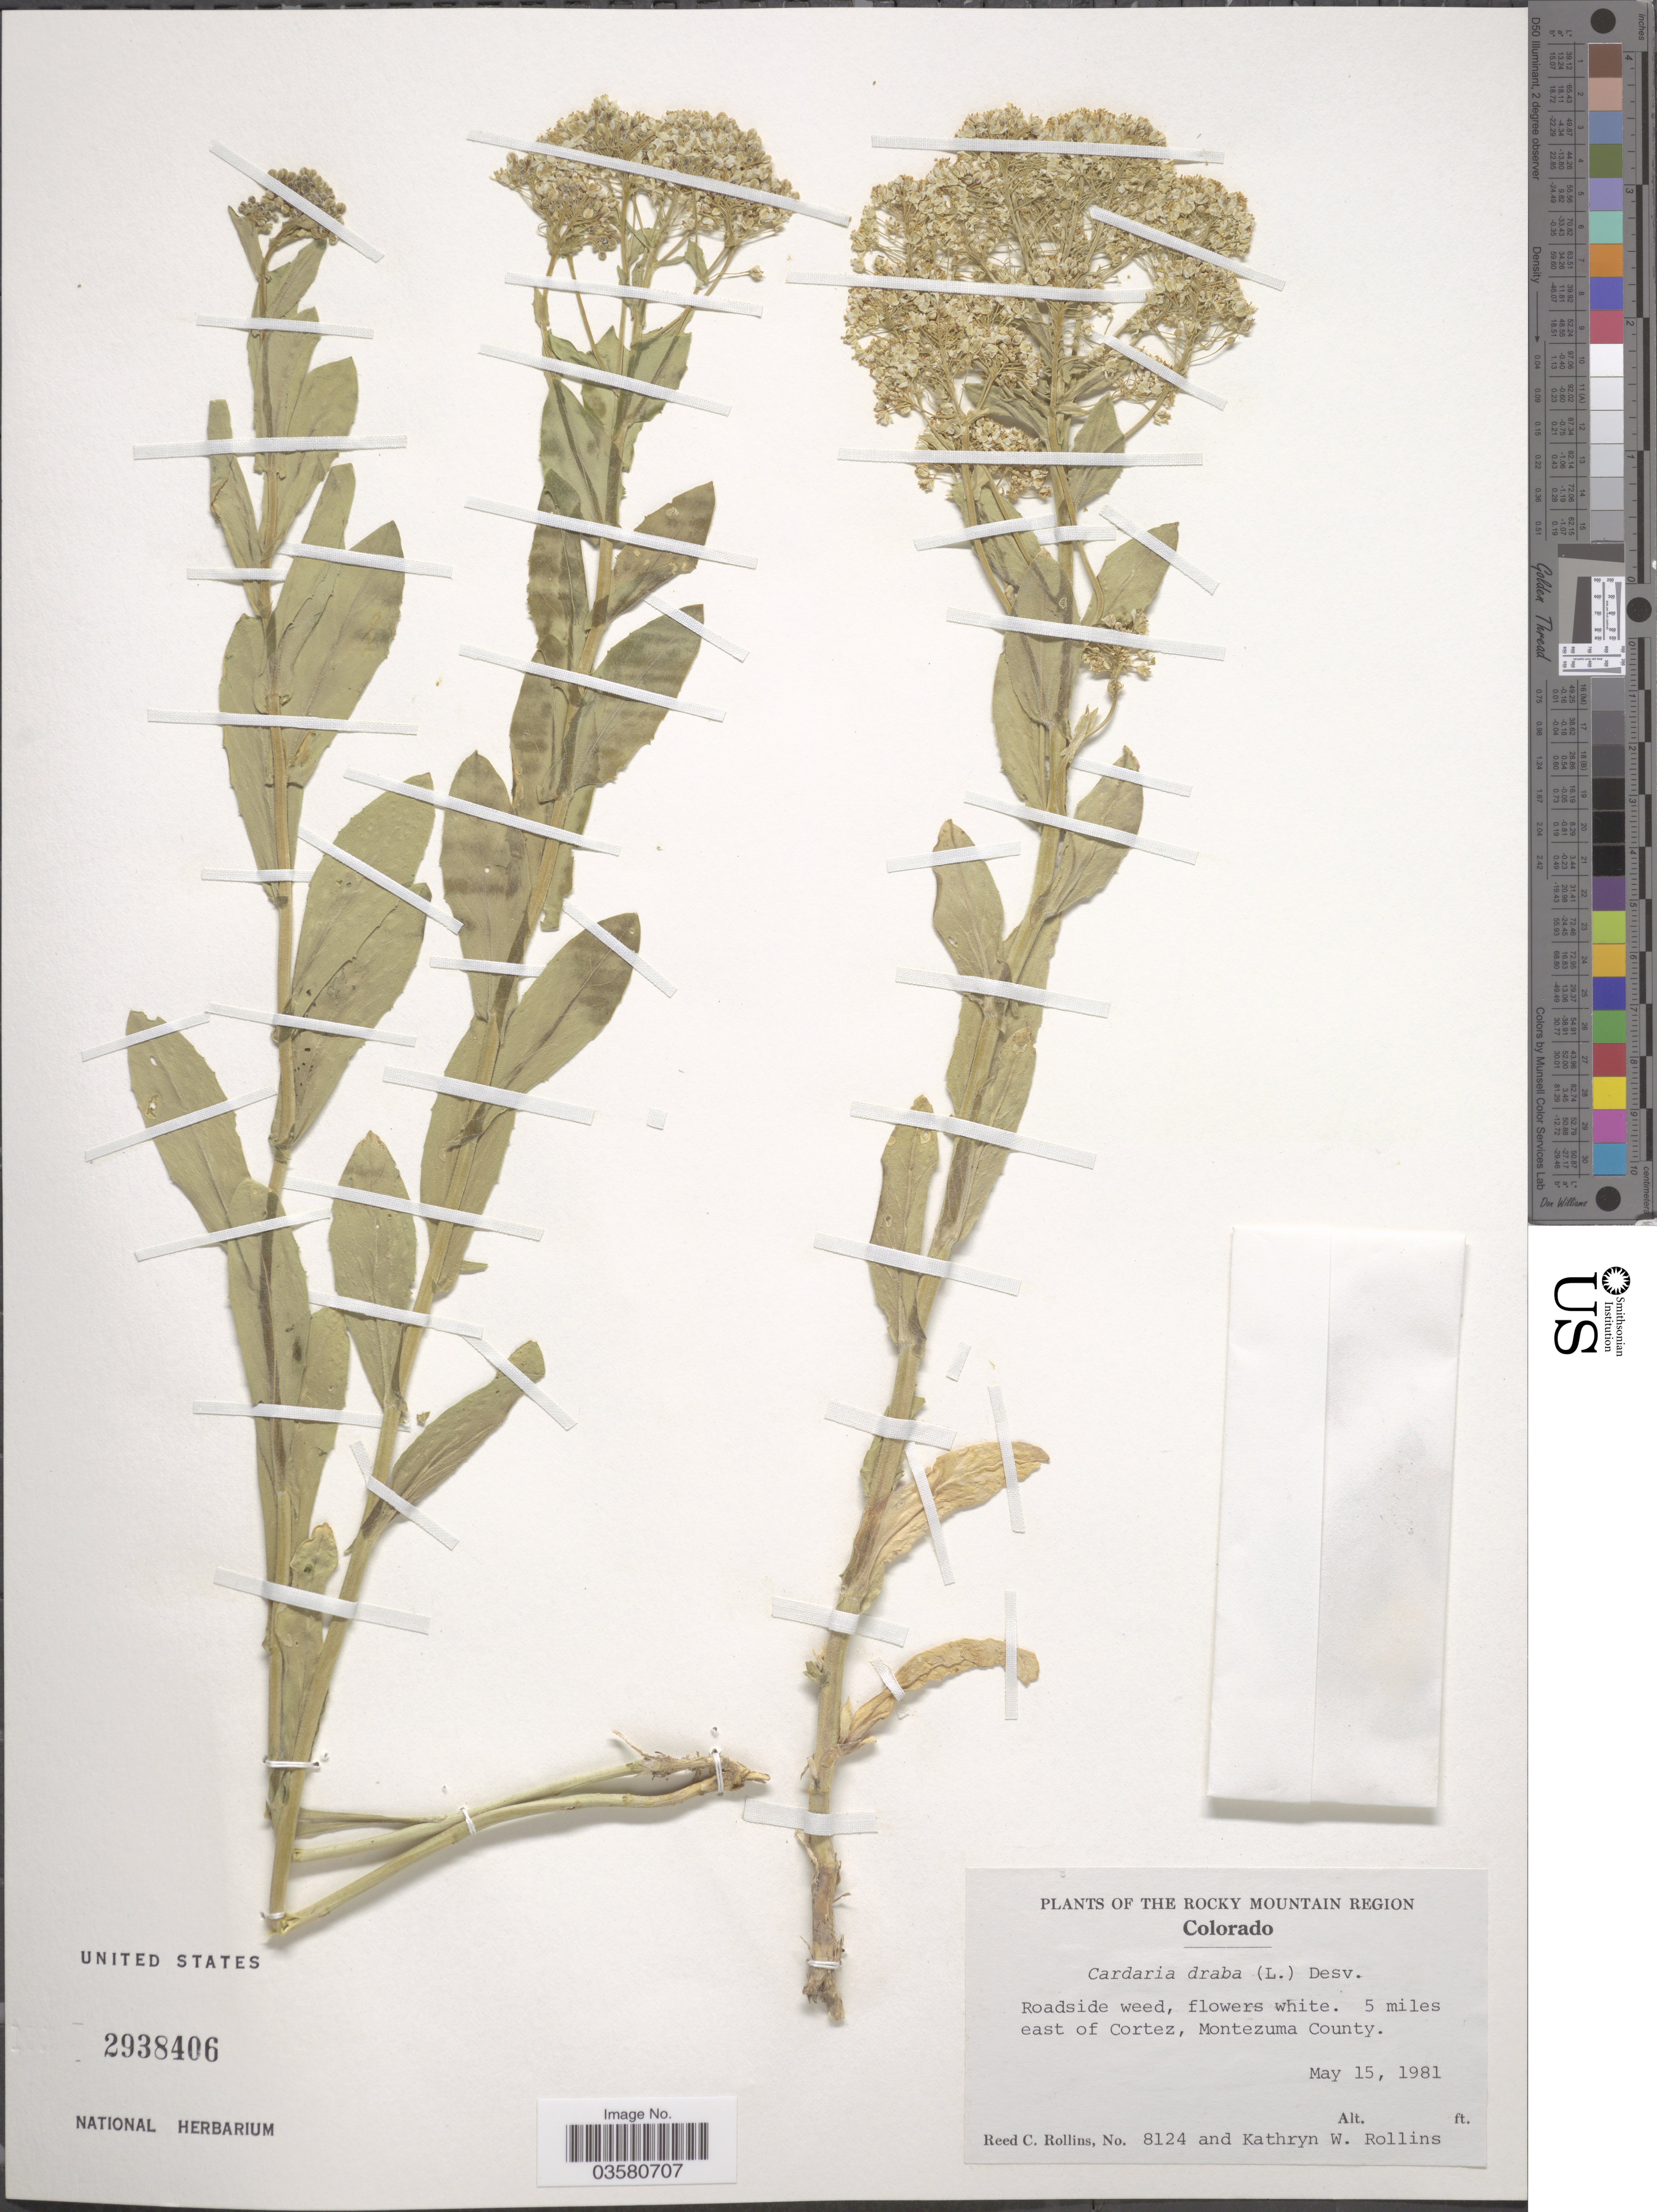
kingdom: Plantae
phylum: Tracheophyta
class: Magnoliopsida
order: Brassicales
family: Brassicaceae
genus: Lepidium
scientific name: Lepidium draba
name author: L.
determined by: Strong, M. T., (US), Smithsonian Institution - National Museum of Natural History (UNITED STATES)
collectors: R. C. Rollins & K. W. Rollins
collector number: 8124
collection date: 1981-05-15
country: United States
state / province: Colorado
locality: The Rocky Mountain Region. 5 miles east of Cortez, Montezuma County.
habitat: roadside weed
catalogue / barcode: US 2938406